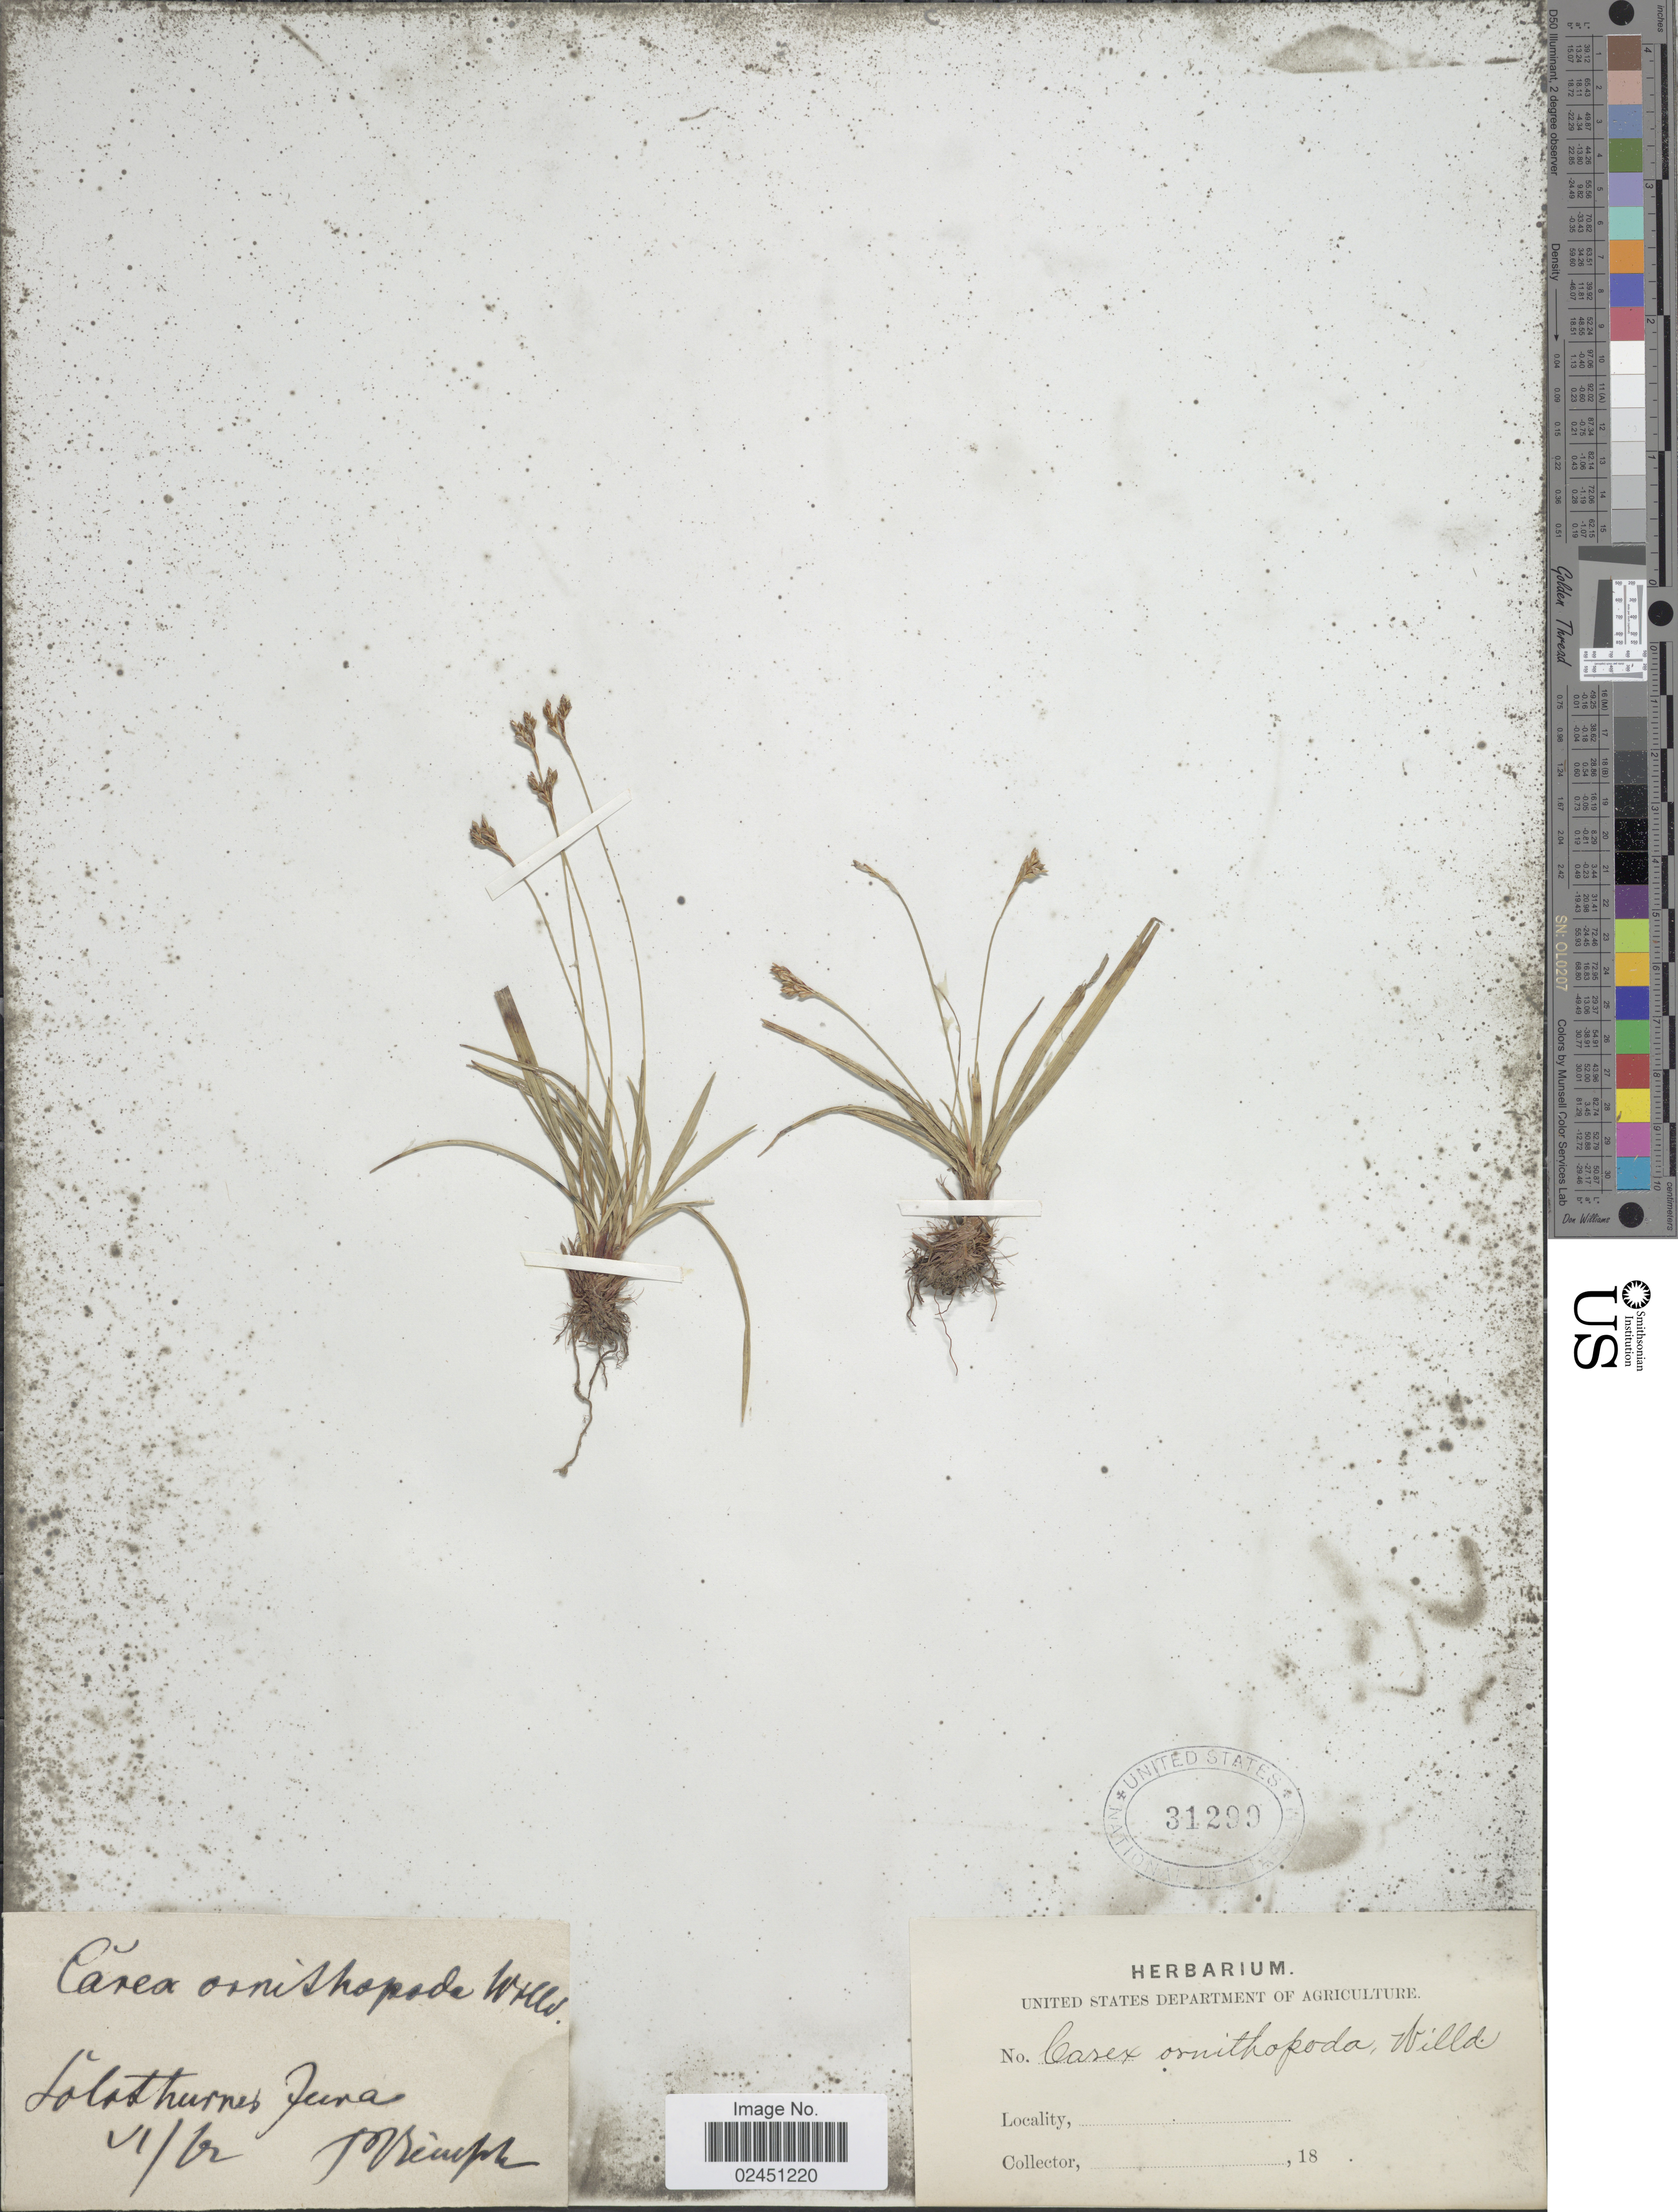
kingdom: Plantae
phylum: Tracheophyta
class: Liliopsida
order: Poales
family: Cyperaceae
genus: Carex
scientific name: Carex ornithopoda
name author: Willd.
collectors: P.F. Reinsch (herbarium)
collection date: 1862-06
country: Switzerland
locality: Solothurner, Jura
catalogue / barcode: US 31299